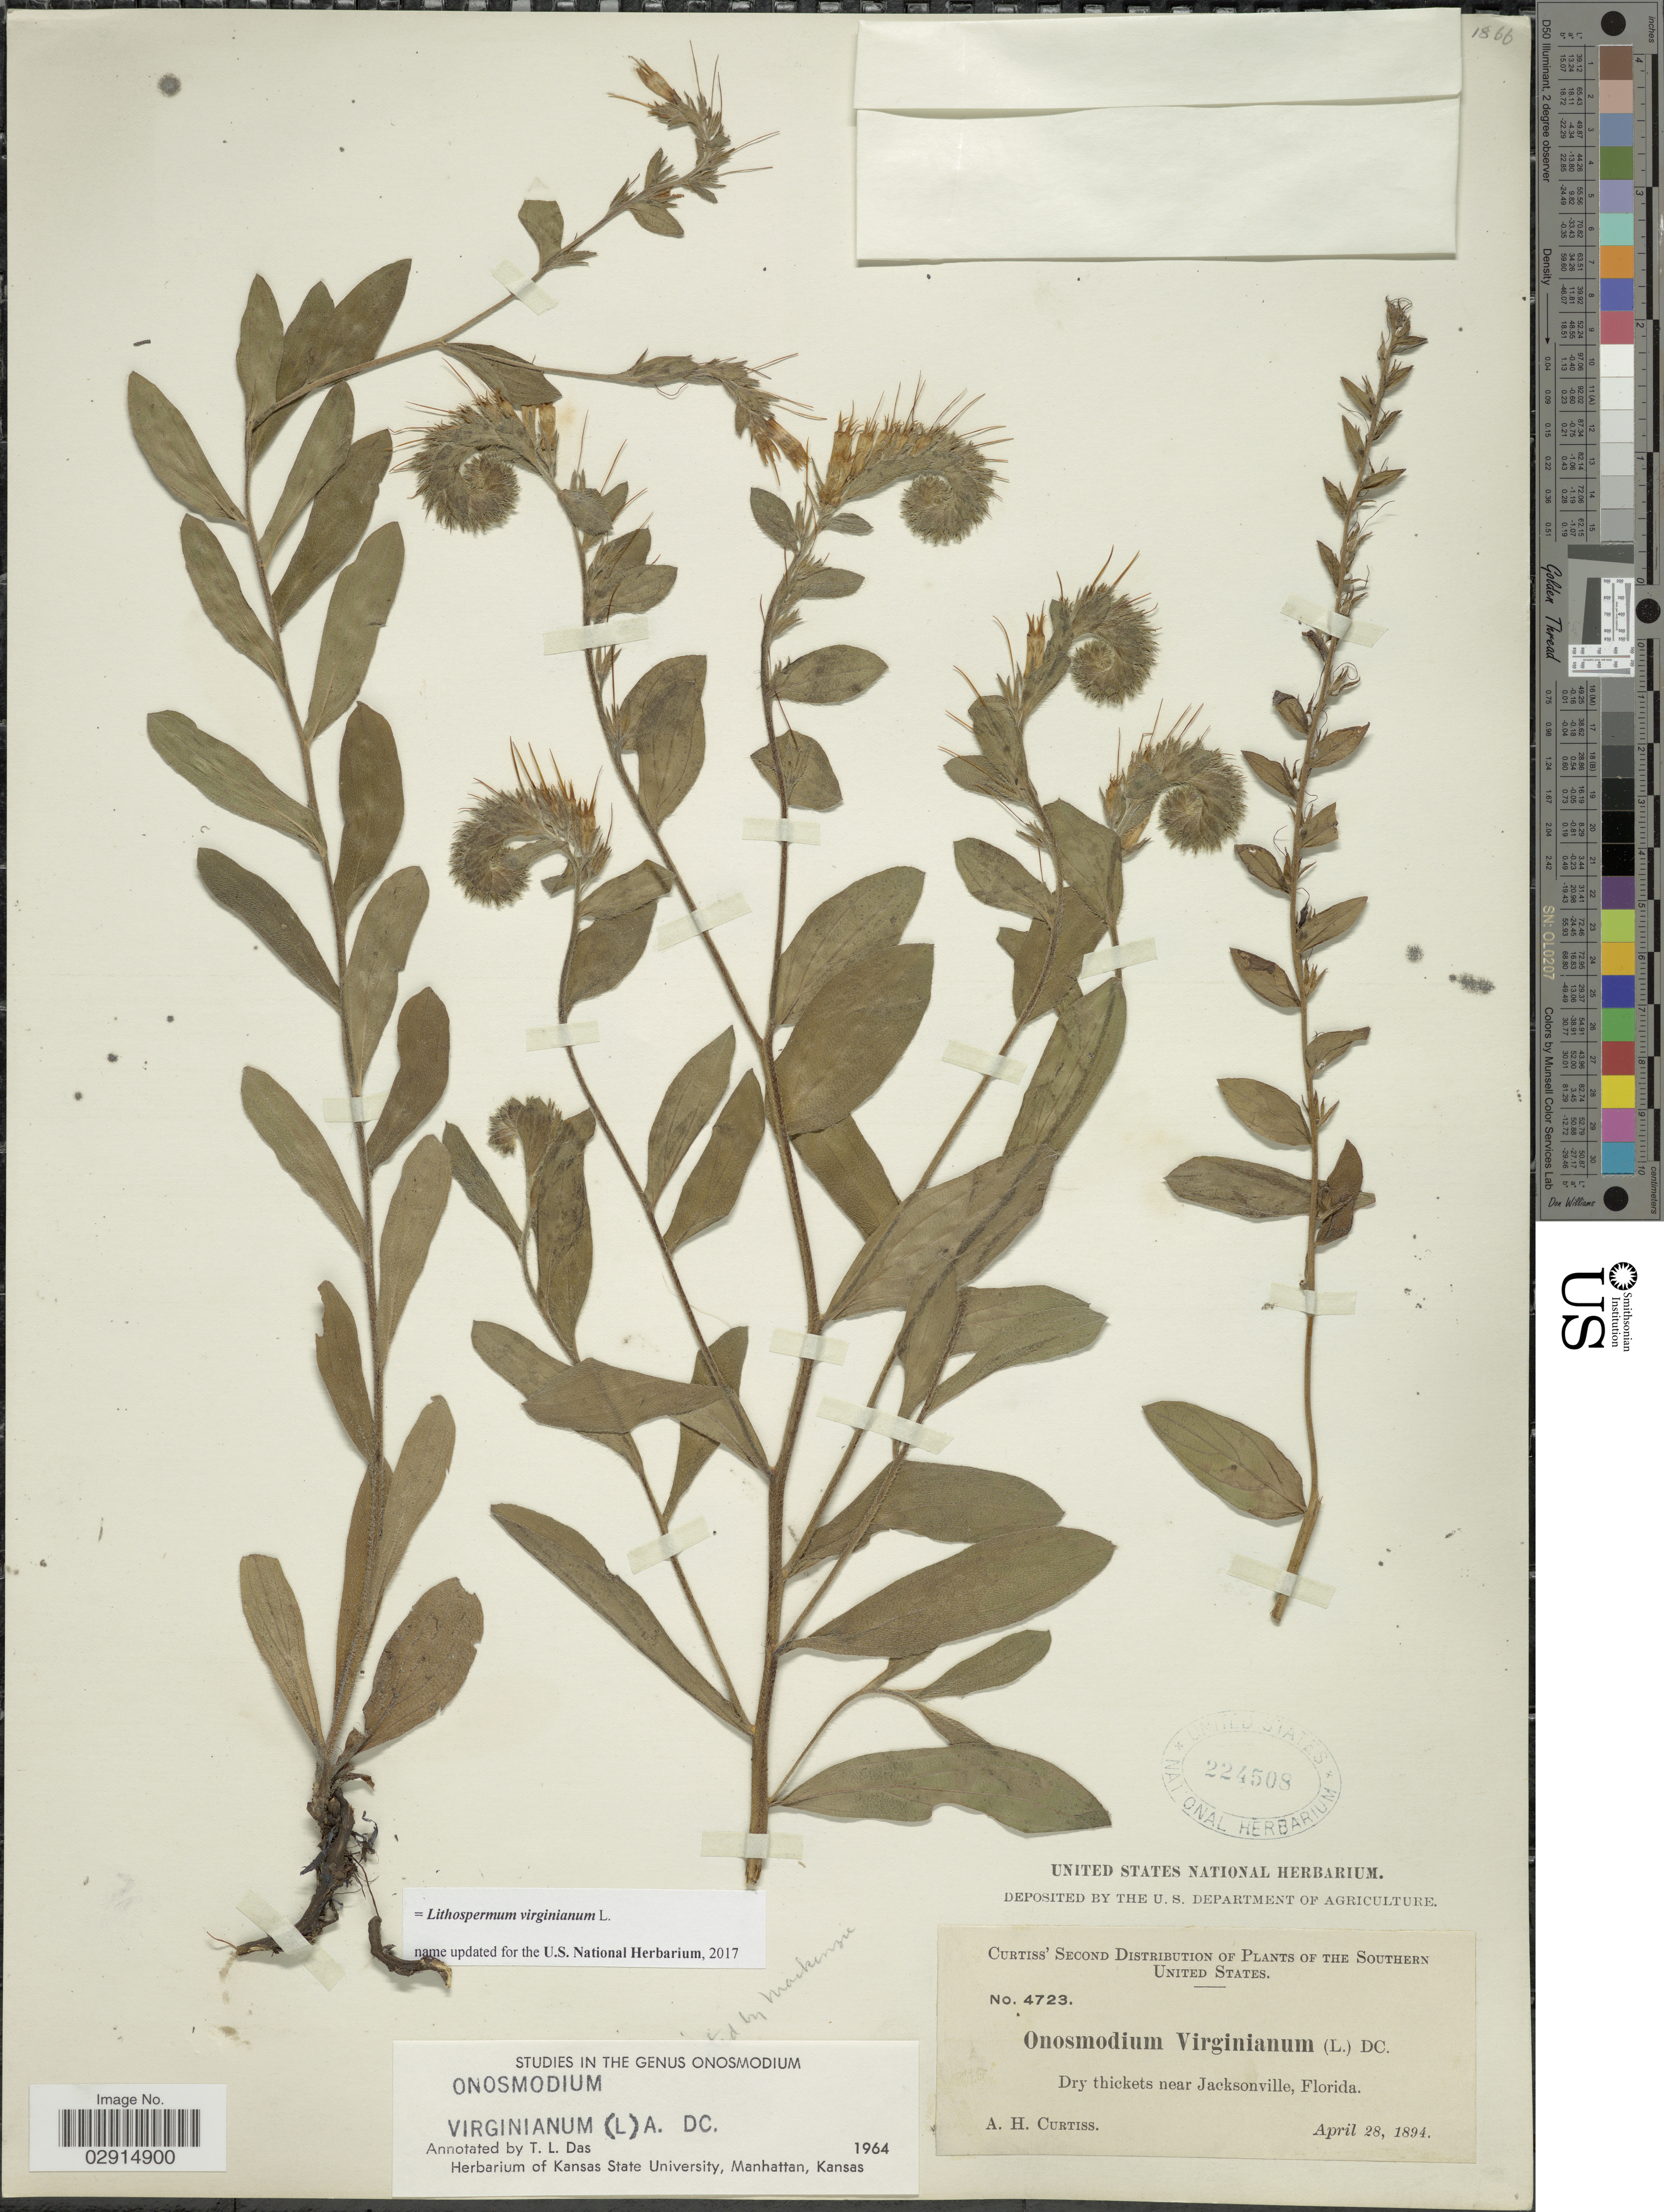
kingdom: Plantae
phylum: Tracheophyta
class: Magnoliopsida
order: Boraginales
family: Boraginaceae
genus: Lithospermum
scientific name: Lithospermum virginianum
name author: L.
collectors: A. H. Curtiss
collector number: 4723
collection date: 1894-04-28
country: United States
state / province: Florida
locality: Dry thickets near Jacksonville, Florida. The Southern United States.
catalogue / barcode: US 224508